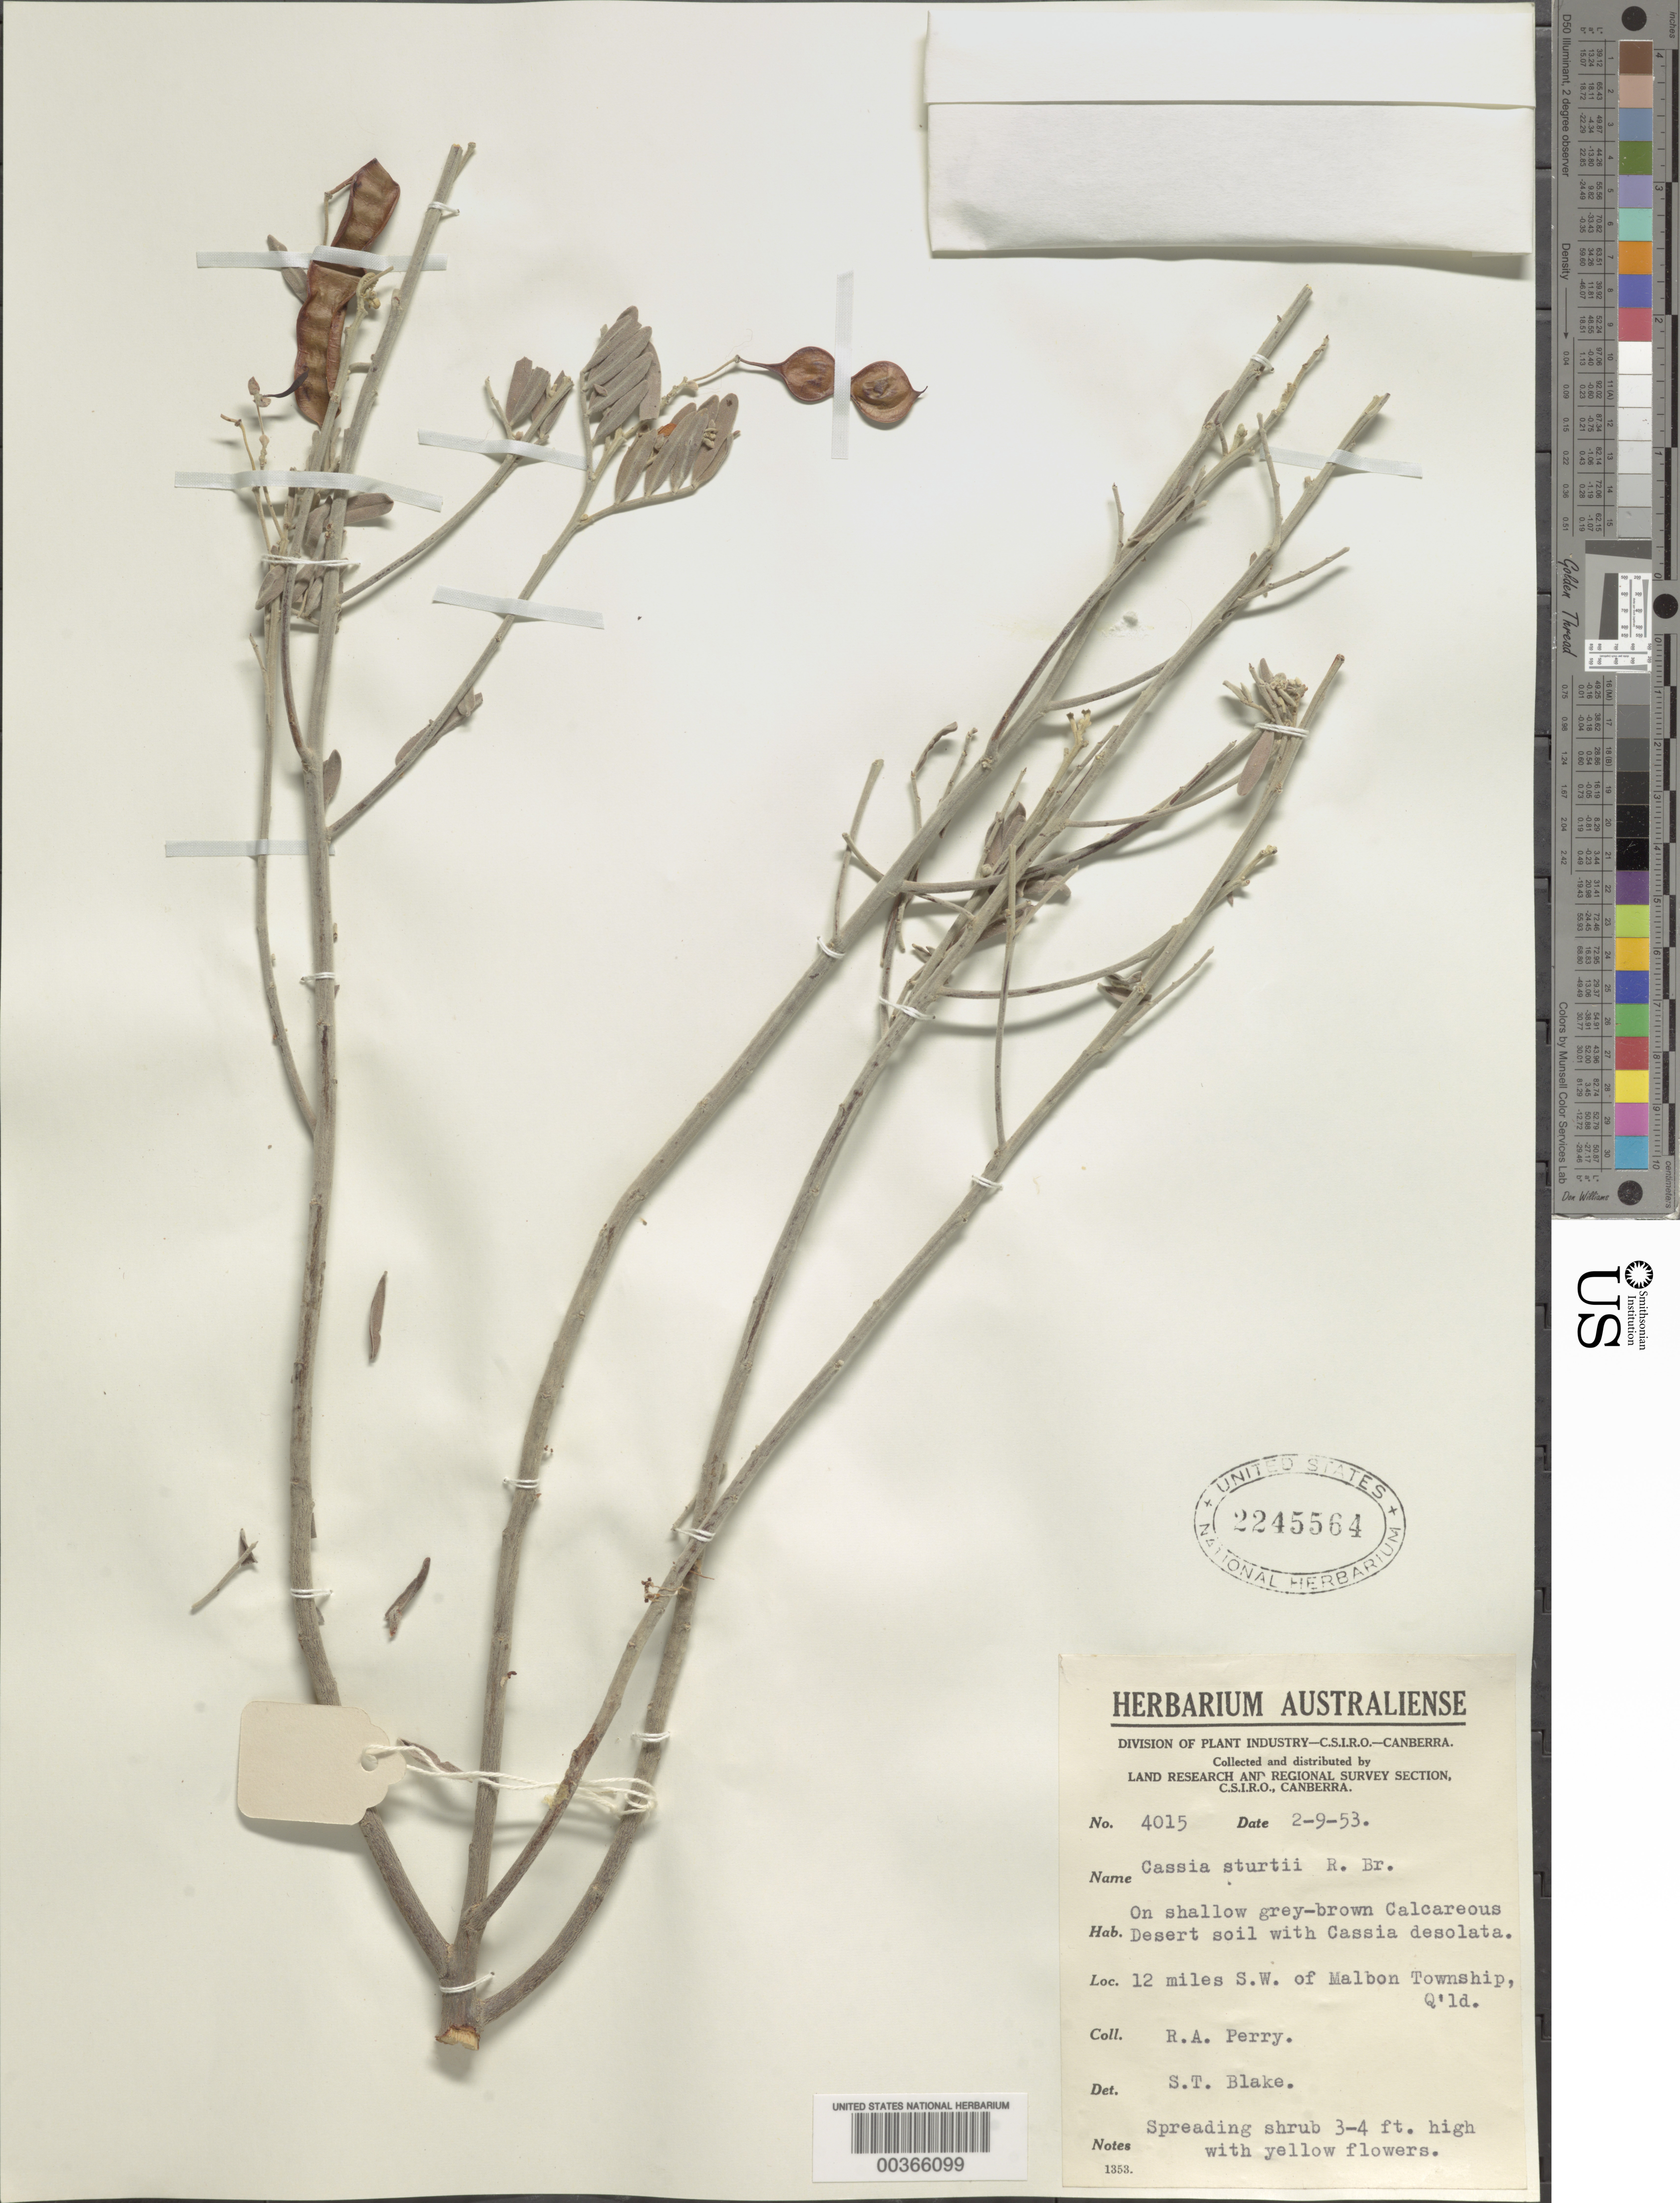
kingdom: Plantae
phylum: Tracheophyta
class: Magnoliopsida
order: Fabales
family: Fabaceae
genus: Senna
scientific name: Senna artemisioides subsp. x sturtii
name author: (R. Br.) Randell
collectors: Perry, R. A.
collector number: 4015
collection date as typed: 02 Sep 1953 or 09 Feb 1953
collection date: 1953-02-09 or 1953-09-02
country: Australia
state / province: Queensland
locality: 12 mi sw of malbon township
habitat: On shallow grey-brown calcareous desert soil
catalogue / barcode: US 2245564